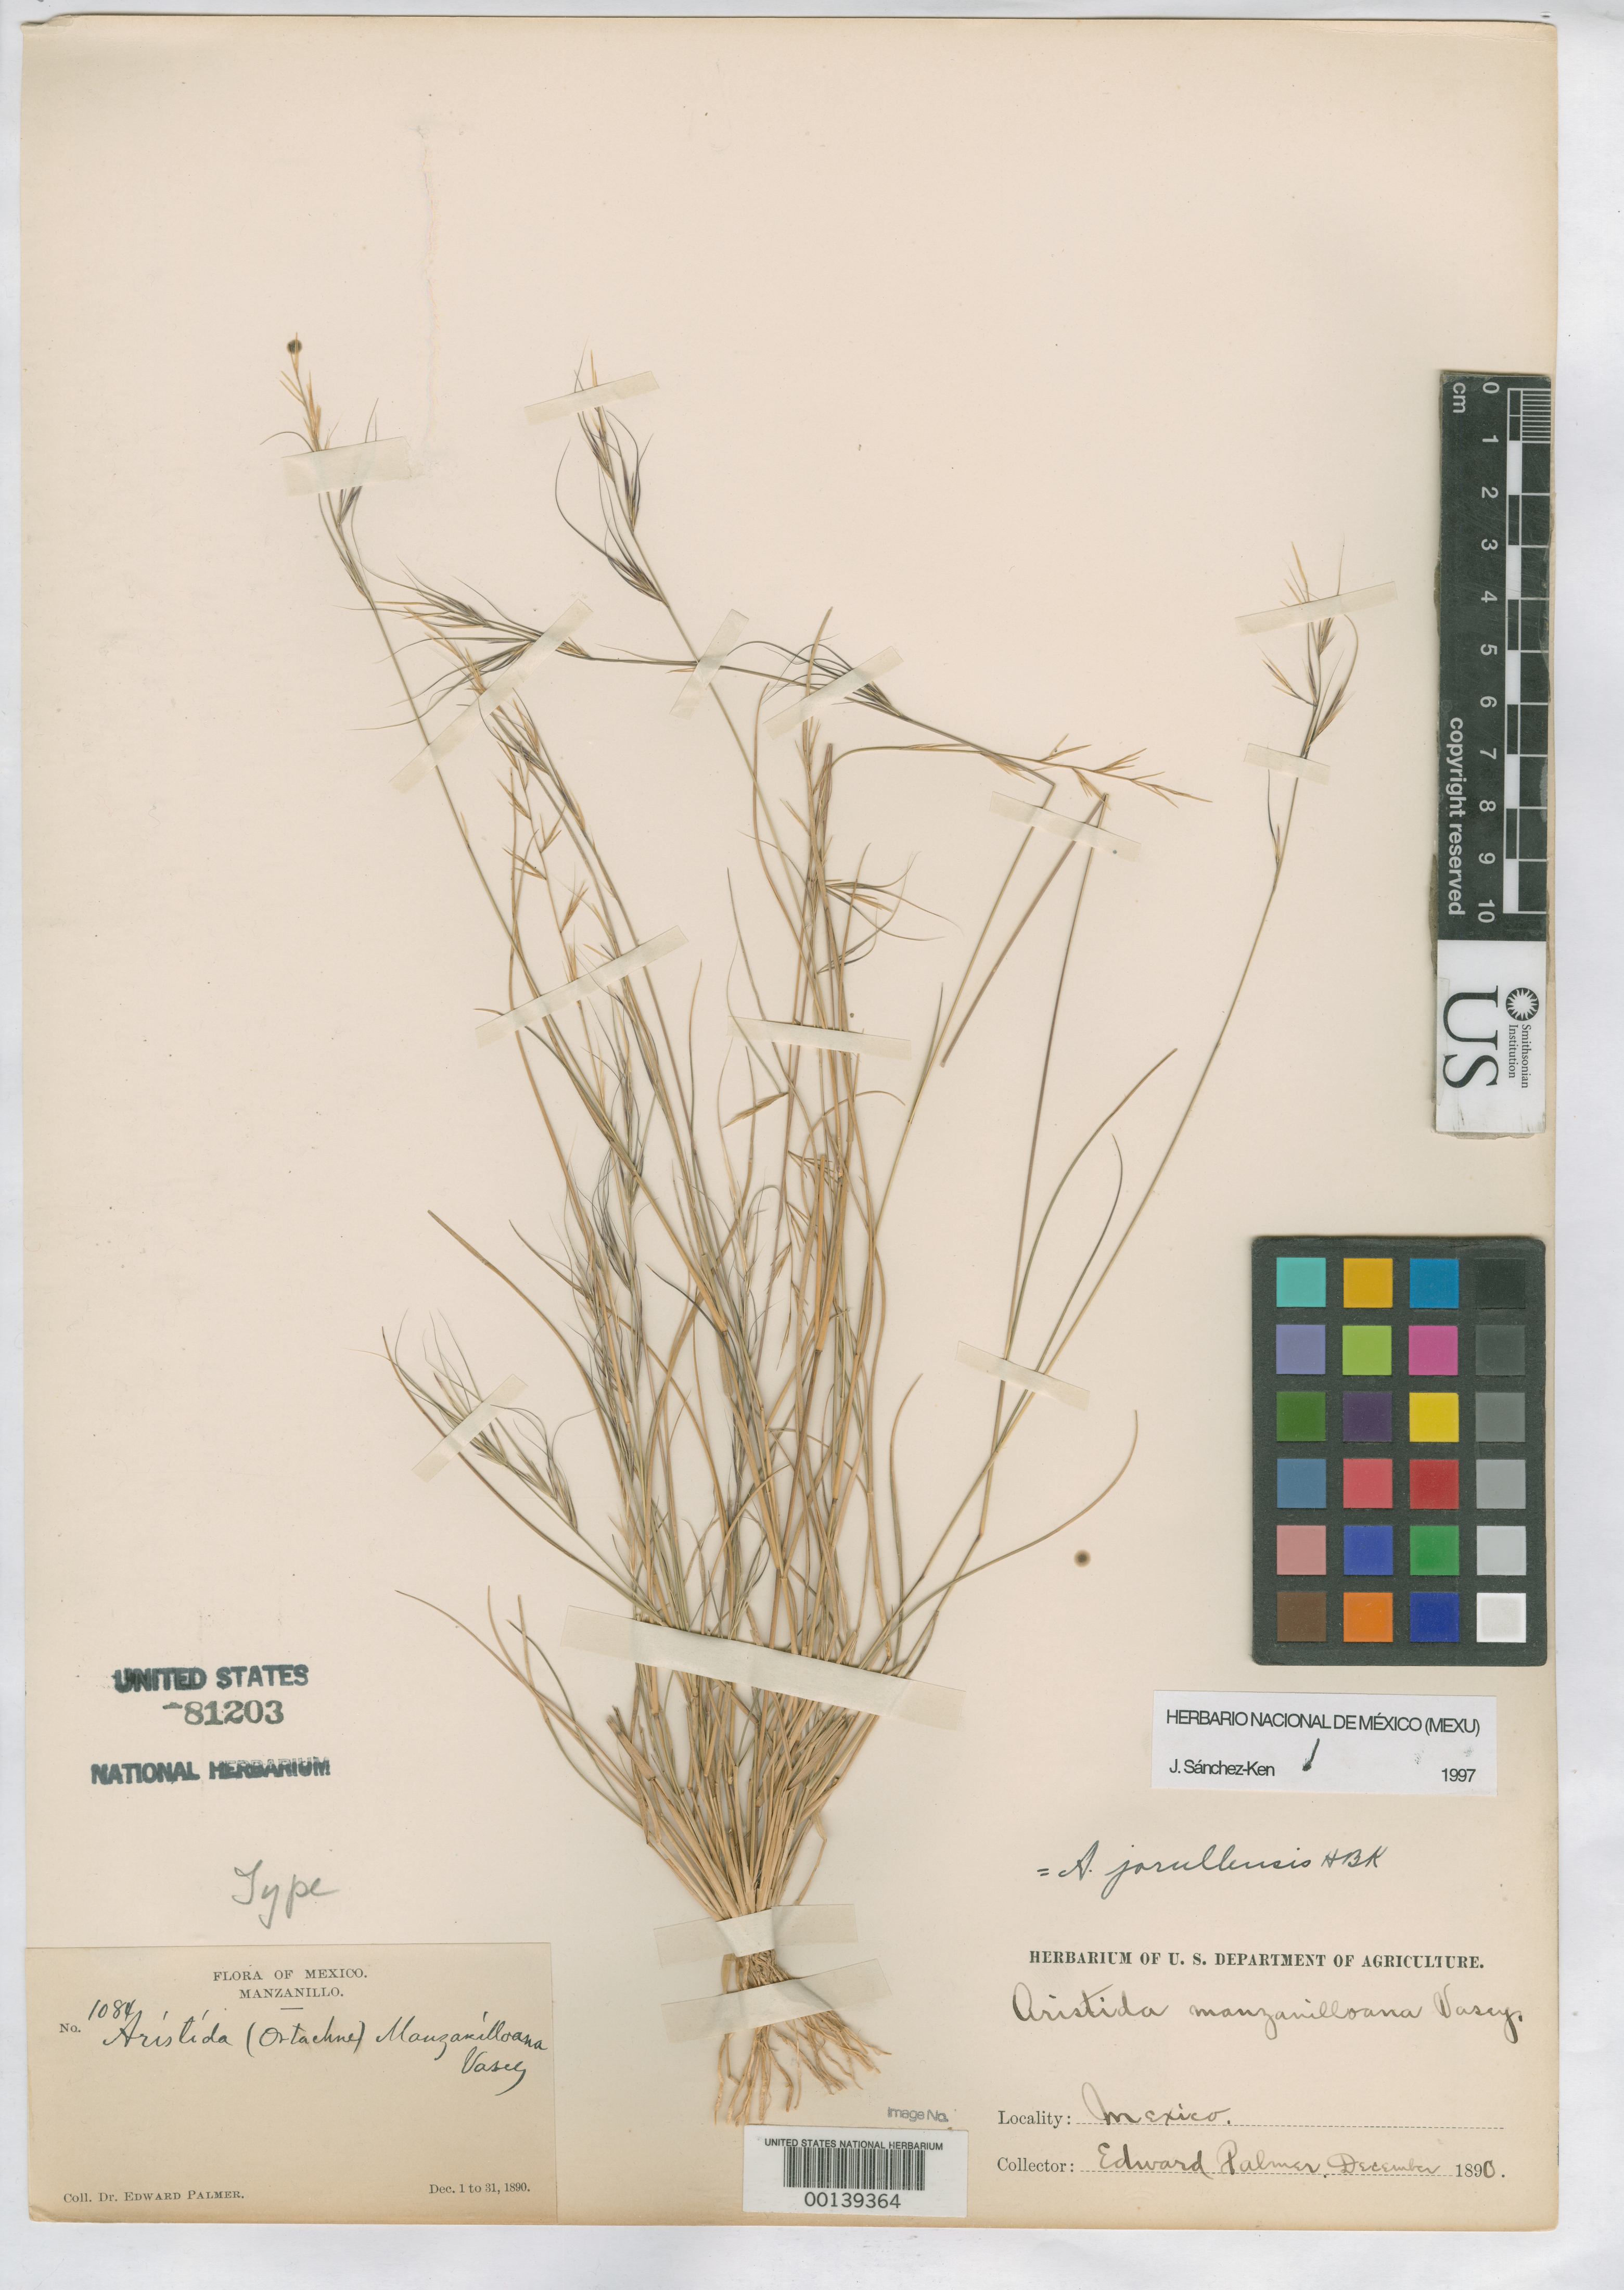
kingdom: Plantae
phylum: Tracheophyta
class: Liliopsida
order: Poales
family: Poaceae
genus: Aristida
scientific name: Aristida manzanilloana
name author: Vasey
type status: Holotype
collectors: E. Palmer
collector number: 1084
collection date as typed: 01 Dec 1890 to 31 Dec 1890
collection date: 1890-12-01/1890-12-31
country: Mexico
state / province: Colima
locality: Manzanillo.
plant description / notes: Holotype? One of several US sheets of this collection, this one annotated "Type" in unknown hand.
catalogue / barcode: US 81203